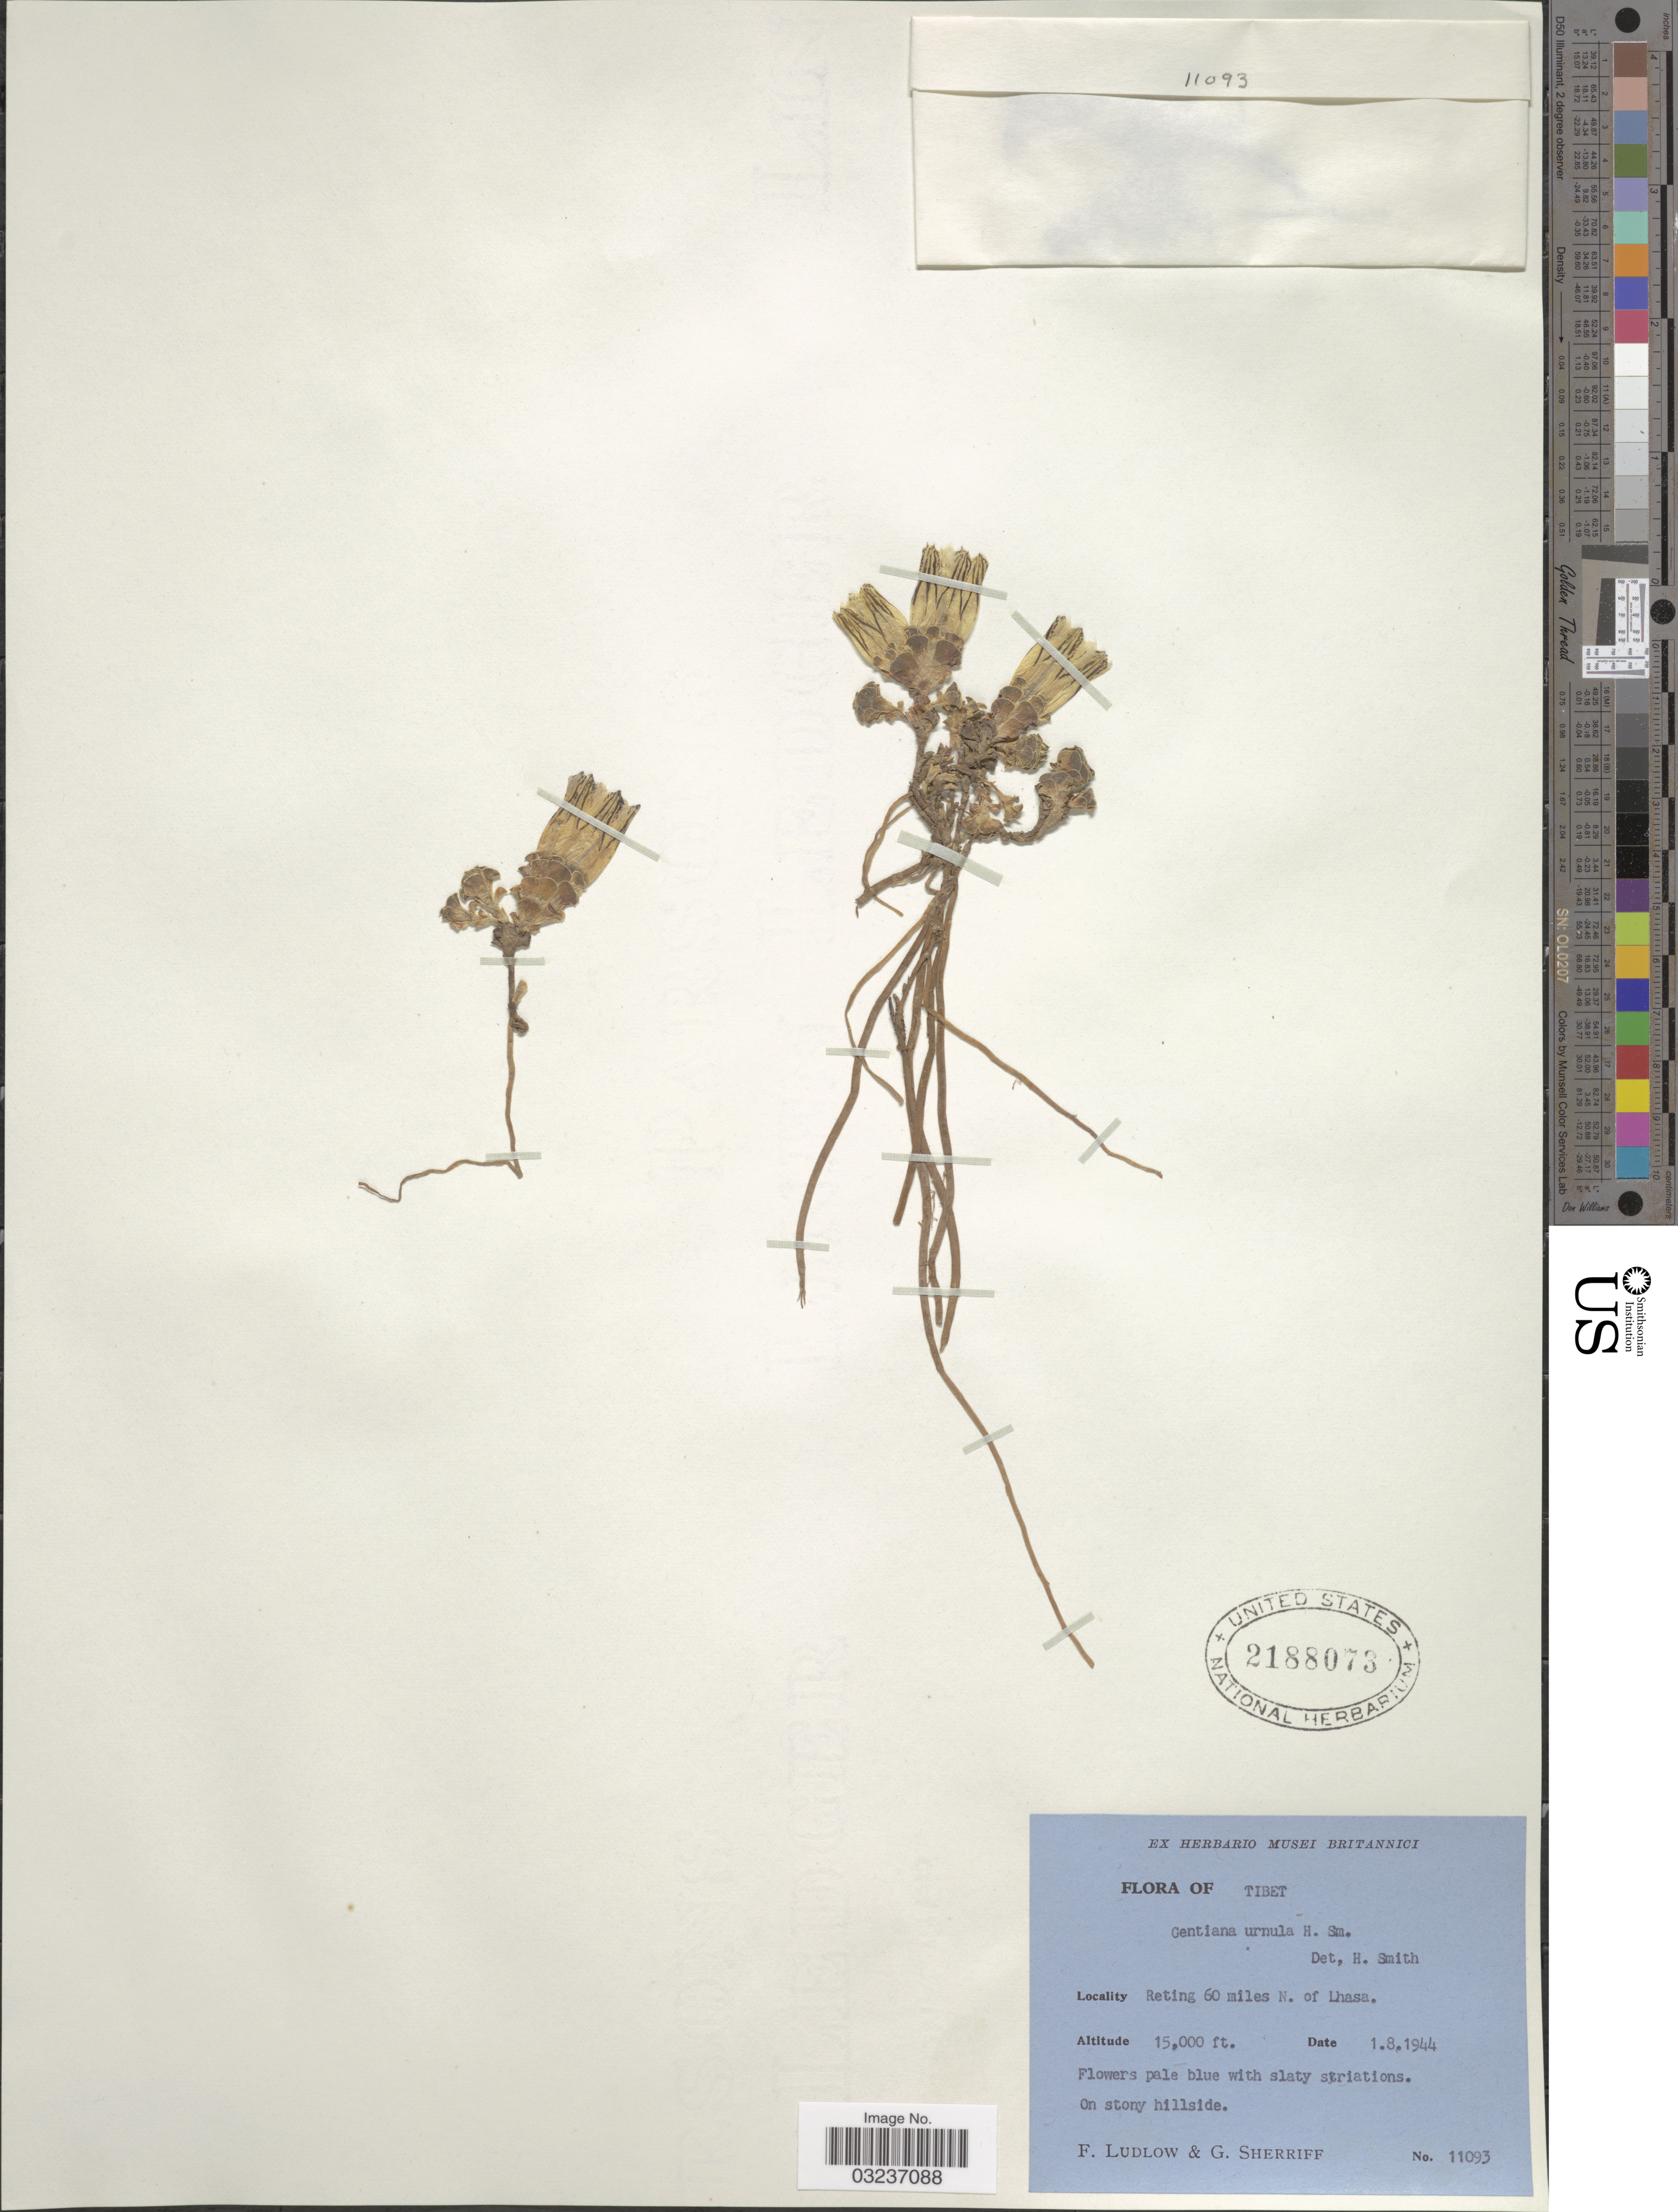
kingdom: Plantae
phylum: Tracheophyta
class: Magnoliopsida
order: Gentianales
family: Gentianaceae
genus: Gentiana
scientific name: Gentiana urnula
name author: Harry Sm.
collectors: F. Ludlow & G. Sherriff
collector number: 11093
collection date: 1944-08-01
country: China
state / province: Xizang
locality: Tibet. Reting 60 miles N. of Lhasa.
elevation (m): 4572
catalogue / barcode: US 2188073